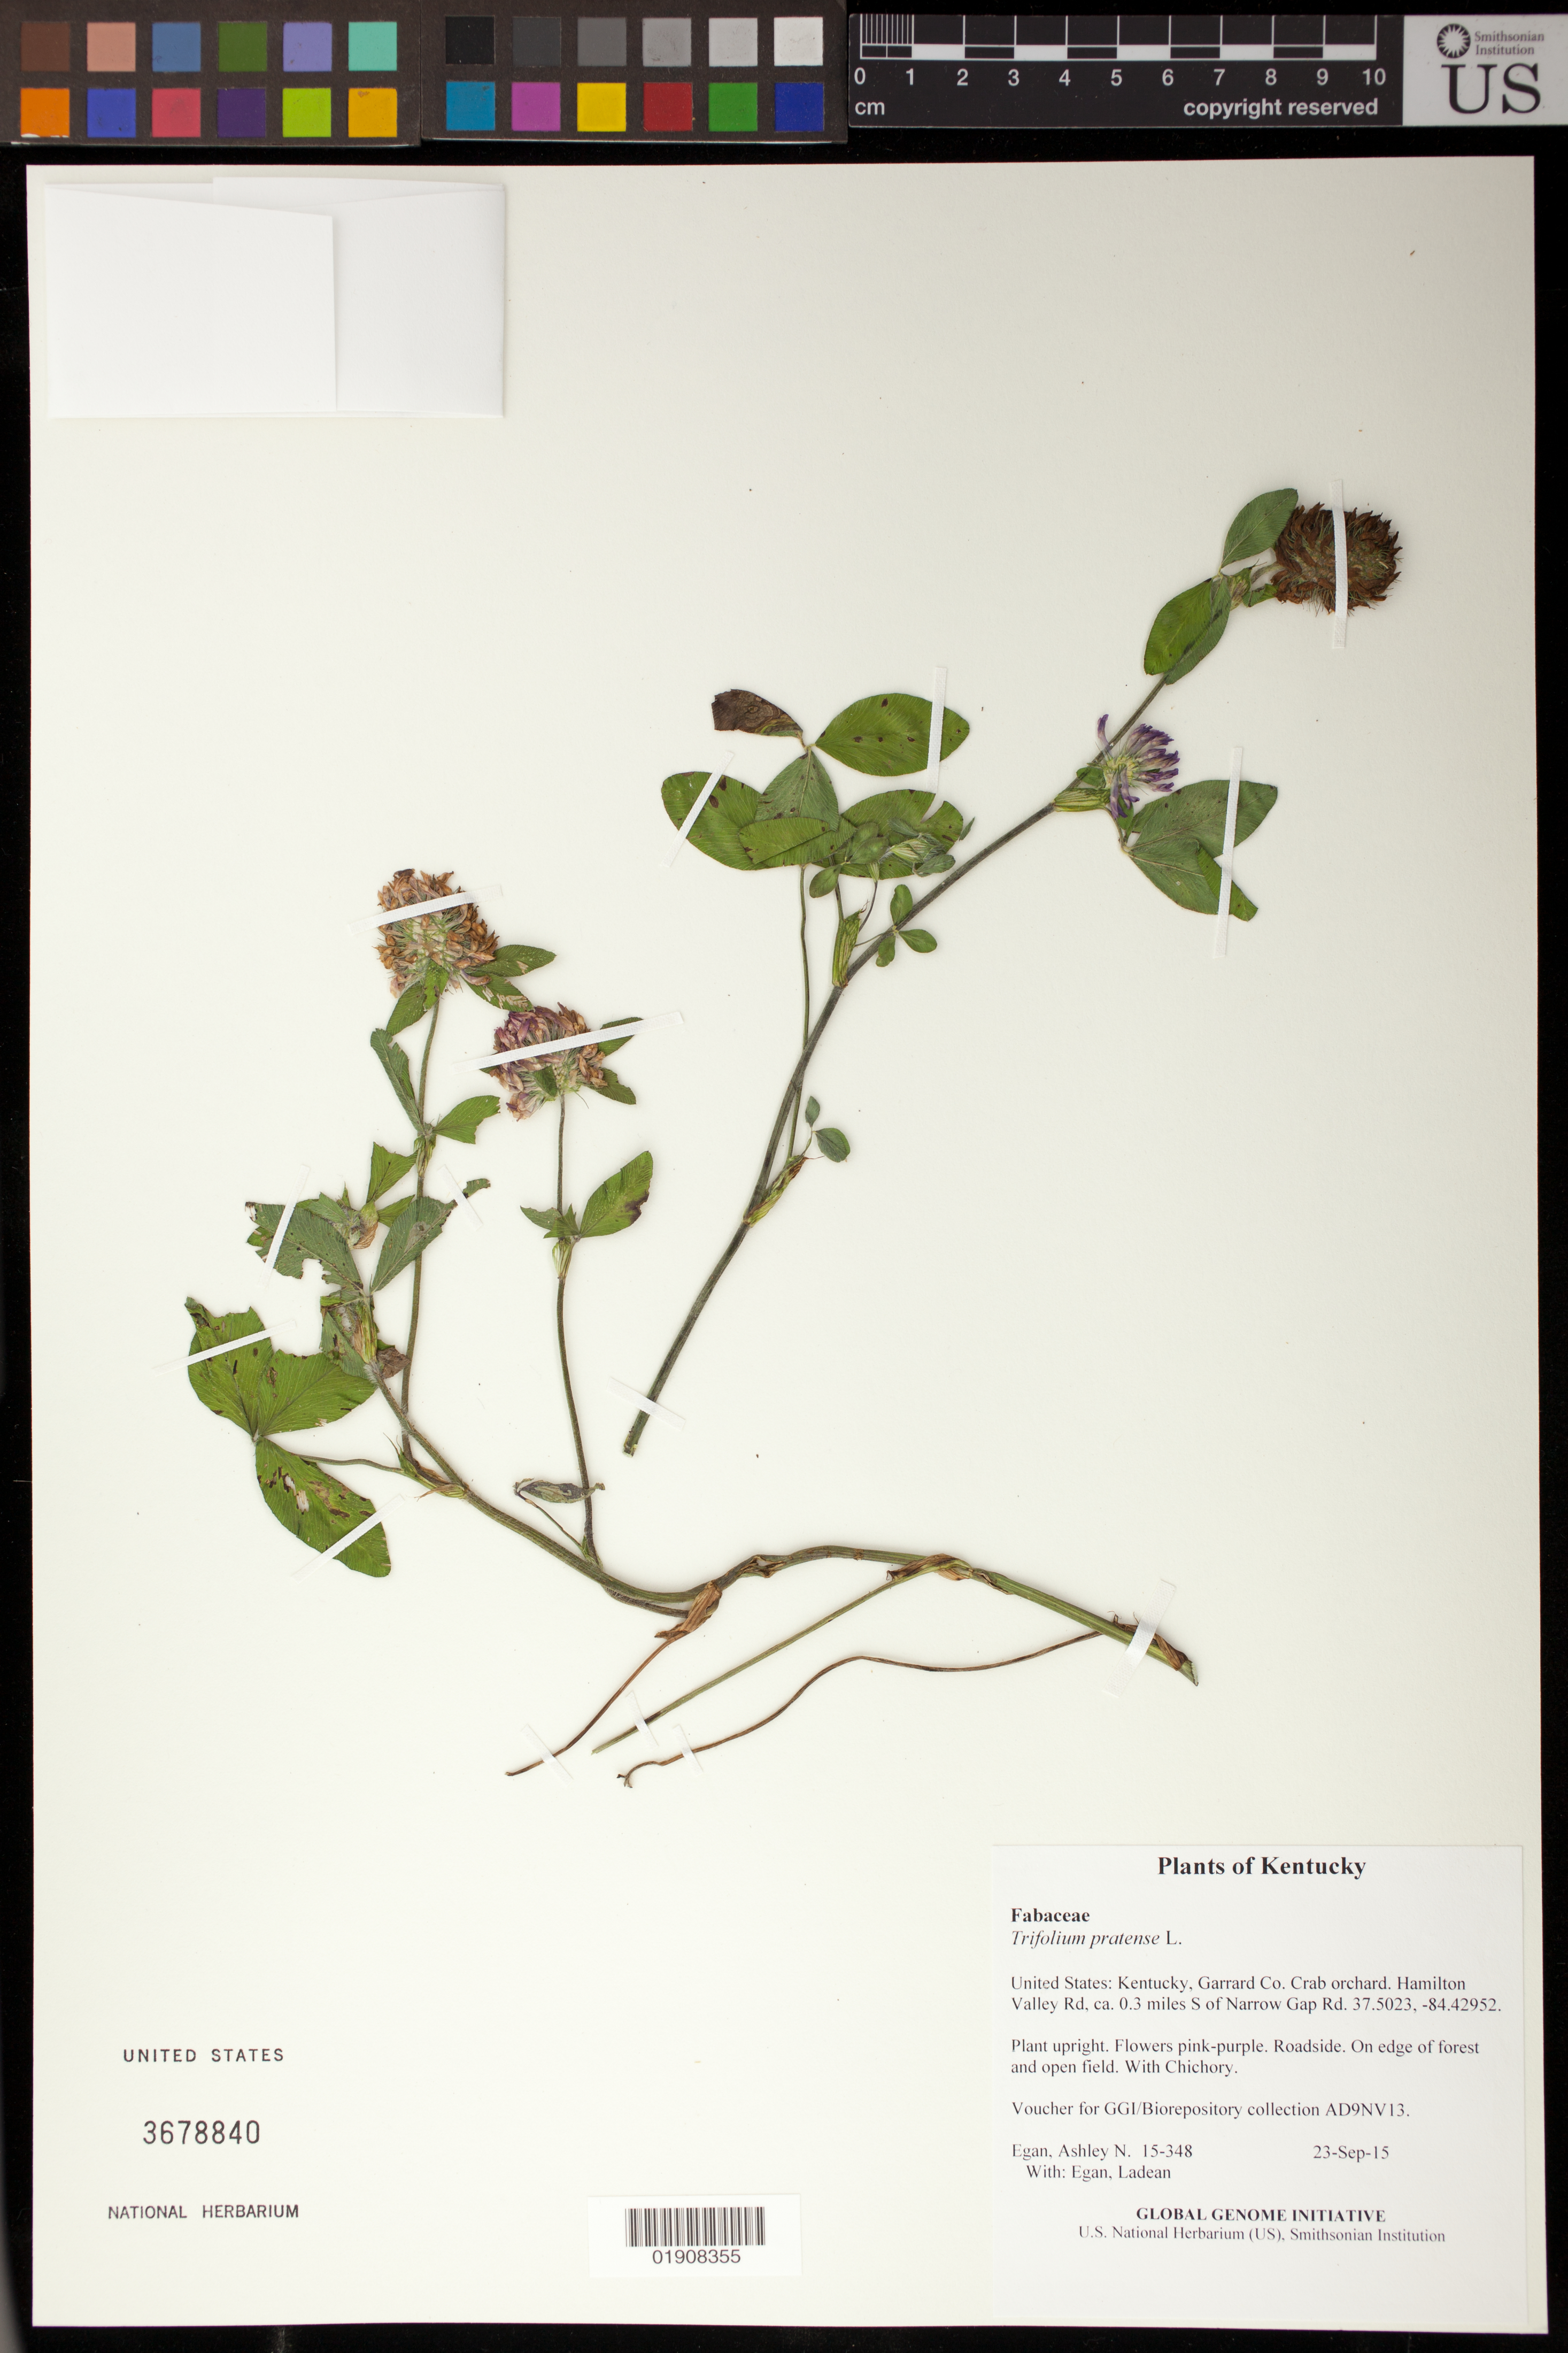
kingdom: Plantae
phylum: Tracheophyta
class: Magnoliopsida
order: Fabales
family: Fabaceae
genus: Trifolium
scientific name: Trifolium pratense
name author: L.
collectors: A. N. Egan & L. Egan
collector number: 15-348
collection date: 2015-09-23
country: United States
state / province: Kentucky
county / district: Garrard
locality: Crab orchard. Hamilton Valley Rd, ca. 0.3 miles S of Narrow Gap Rd.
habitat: Roadside. On edge of forest and open field.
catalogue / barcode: US 3678840